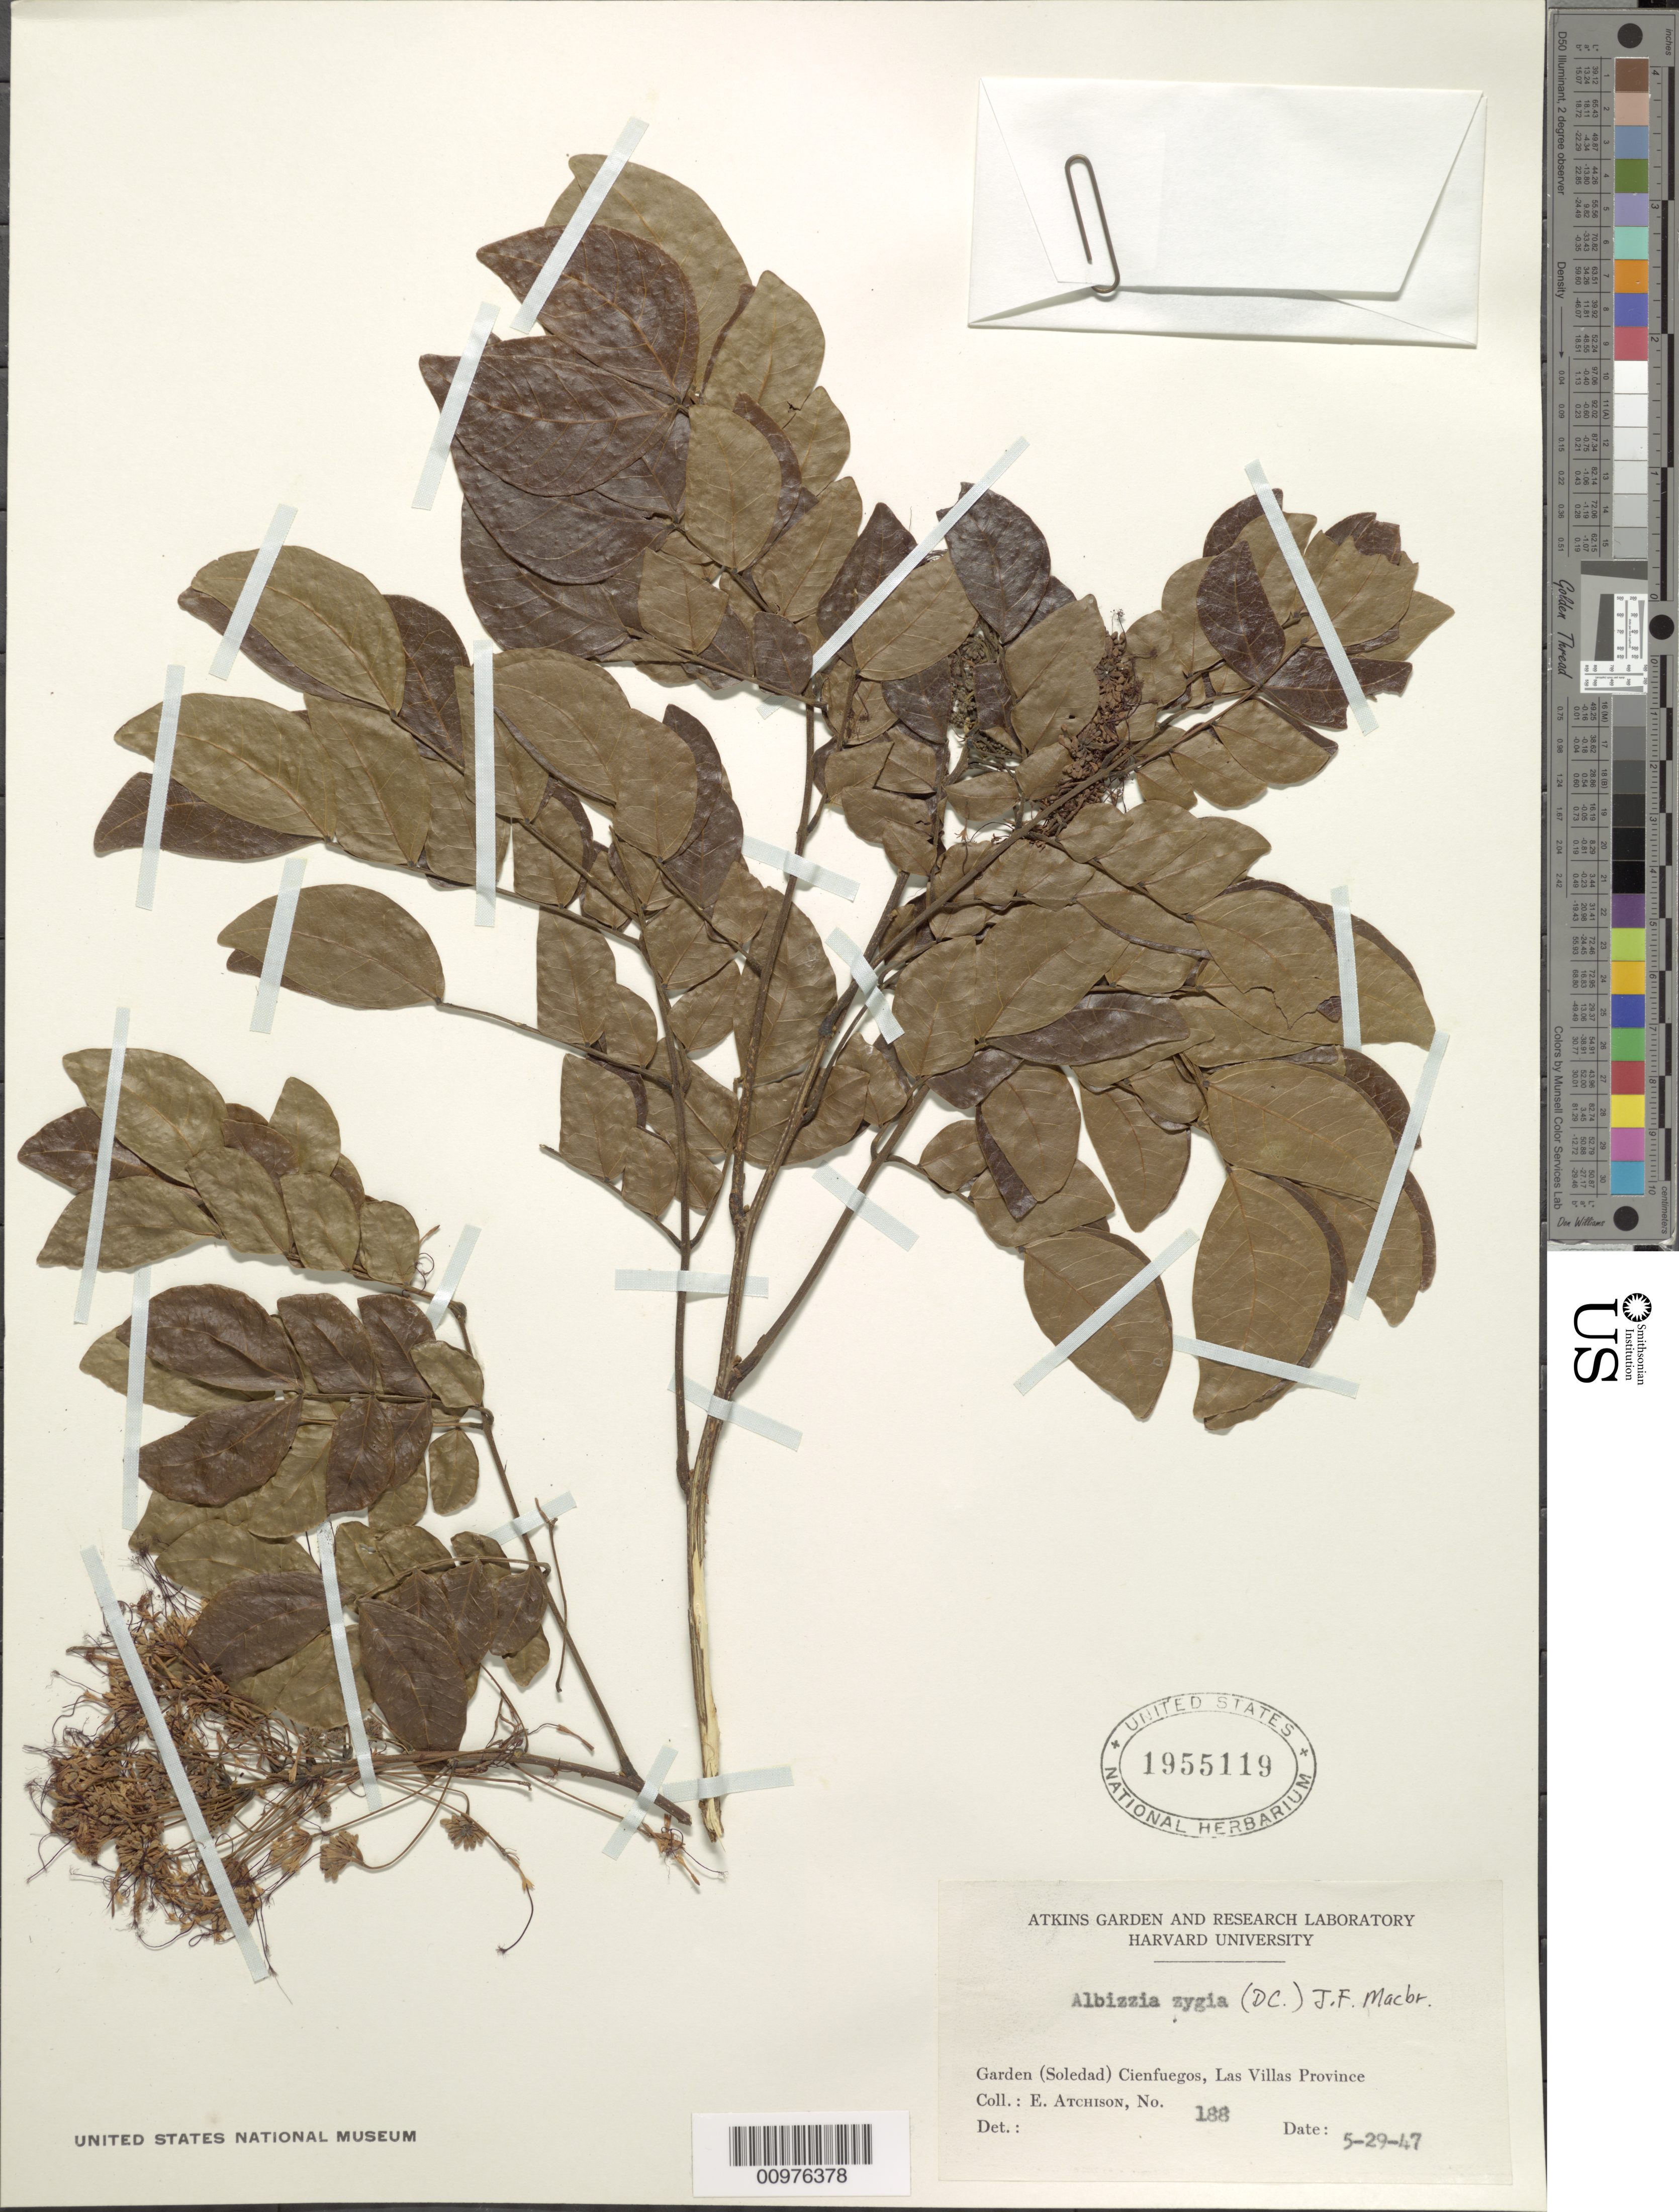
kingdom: Plantae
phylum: Tracheophyta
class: Magnoliopsida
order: Fabales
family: Fabaceae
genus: Albizia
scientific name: Albizia zygia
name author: (DC.) J.F. Macbr.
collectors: E. Atchison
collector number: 188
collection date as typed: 29 May 1947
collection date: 1947-05-29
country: Cuba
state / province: Cienfuegos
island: Cuba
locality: Las Villas Province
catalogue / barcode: US 1955119